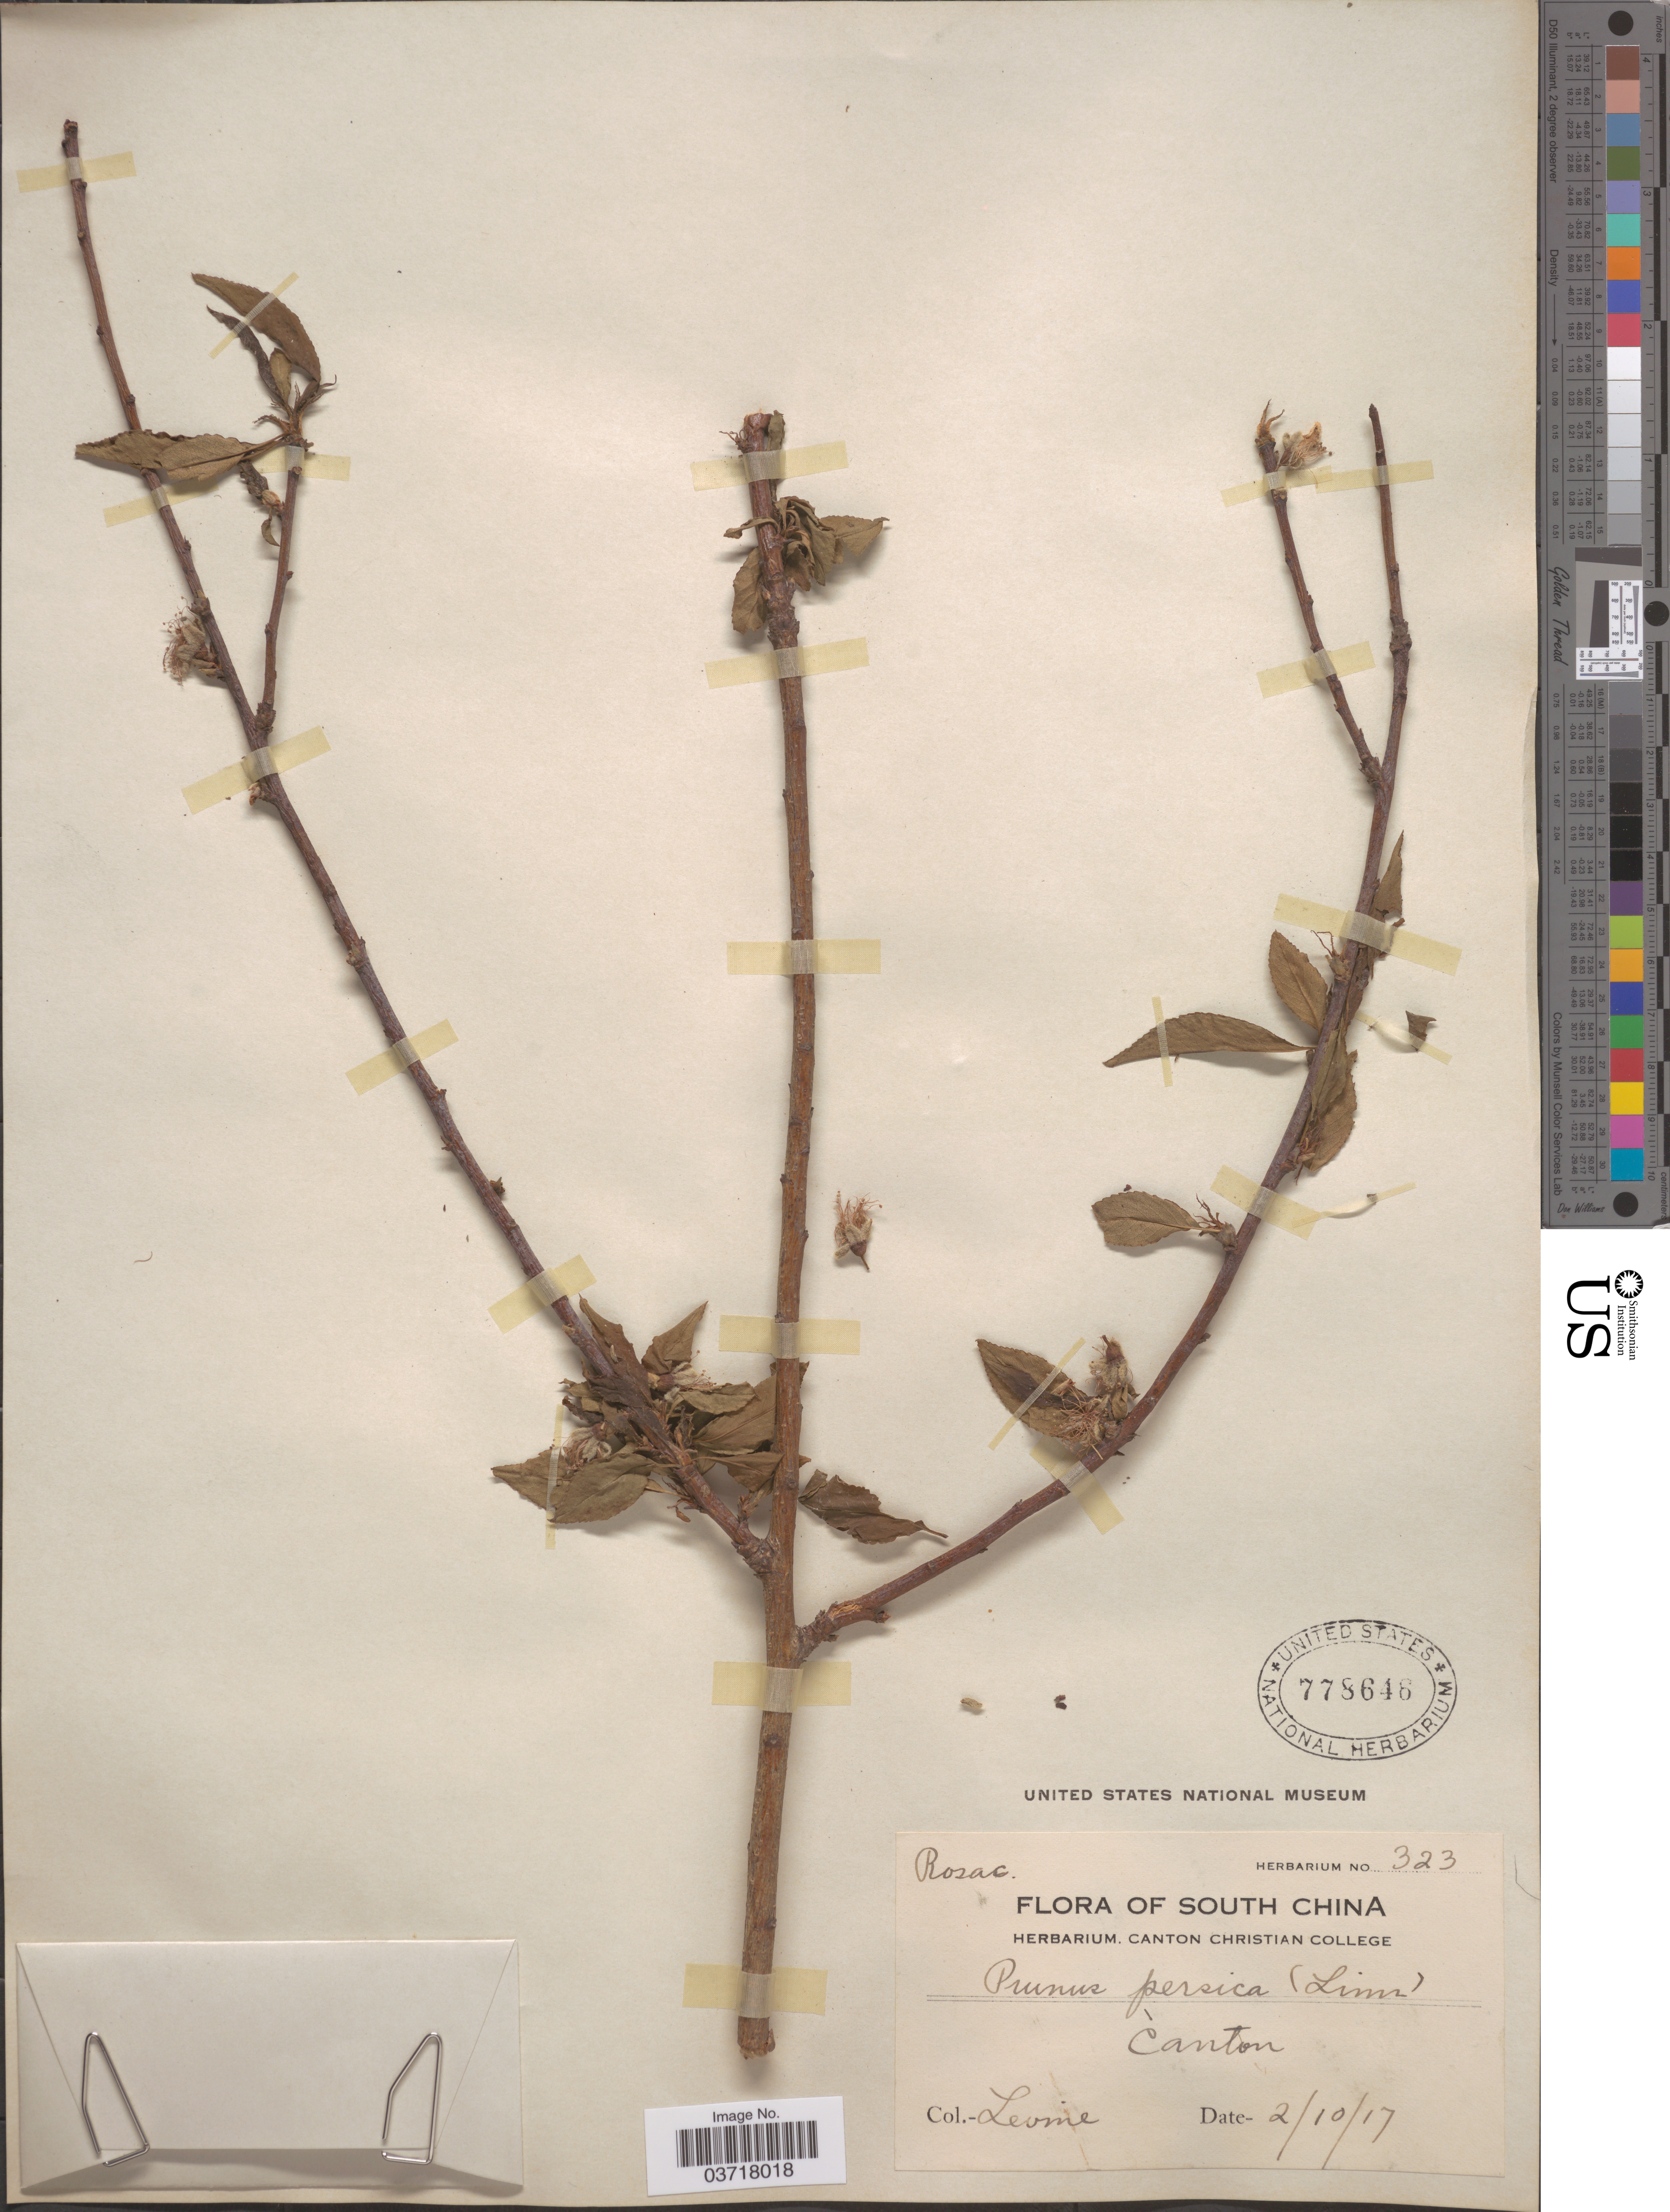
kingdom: Plantae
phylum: Tracheophyta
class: Magnoliopsida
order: Rosales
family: Rosaceae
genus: Prunus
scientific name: Prunus persica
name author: (L.) Batsch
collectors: -. Levine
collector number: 323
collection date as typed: Transcribed d/m/y: 2/10/17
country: China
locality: South China, Canton.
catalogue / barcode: US 778646